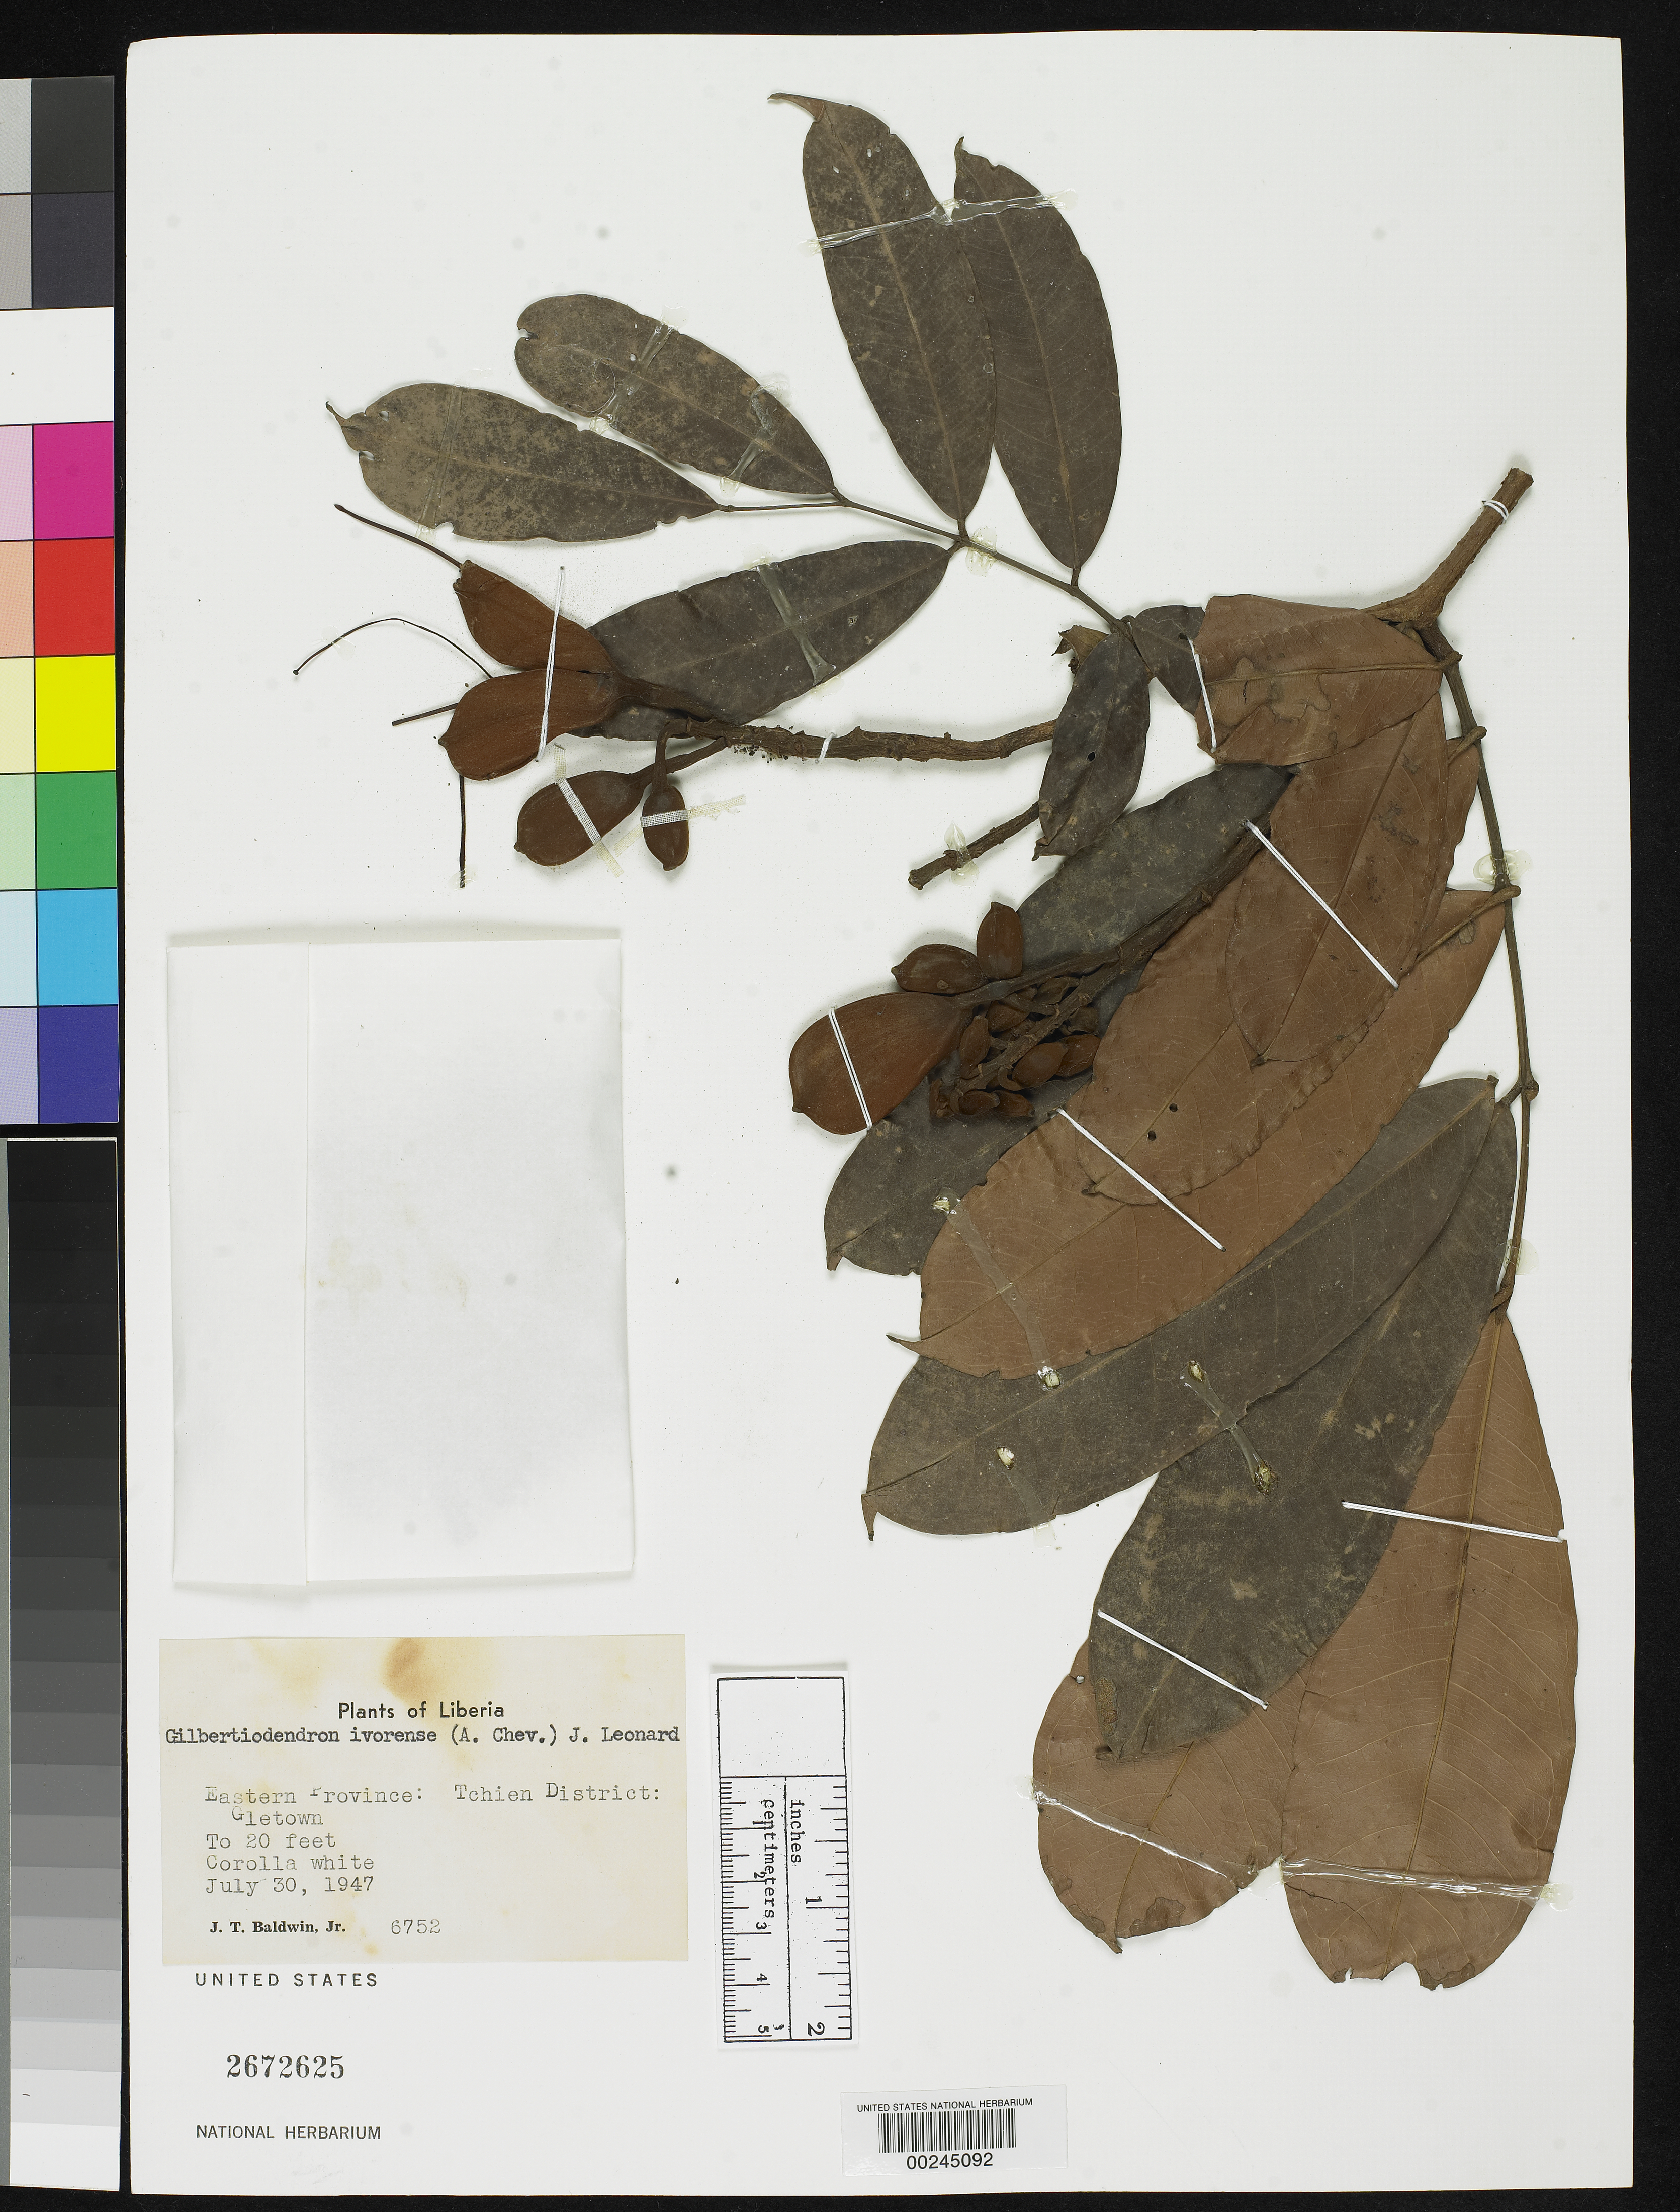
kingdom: Plantae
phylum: Tracheophyta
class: Magnoliopsida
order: Fabales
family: Fabaceae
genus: Gilbertiodendron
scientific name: Gilbertiodendron ivorense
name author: (A. Chev.) J. Léonard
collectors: J. T. Baldwin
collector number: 6752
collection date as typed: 30 Jul 1947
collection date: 1947-07-30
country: Liberia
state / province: Grand Gedeh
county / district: Tchien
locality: Gletown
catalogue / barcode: US 2672625